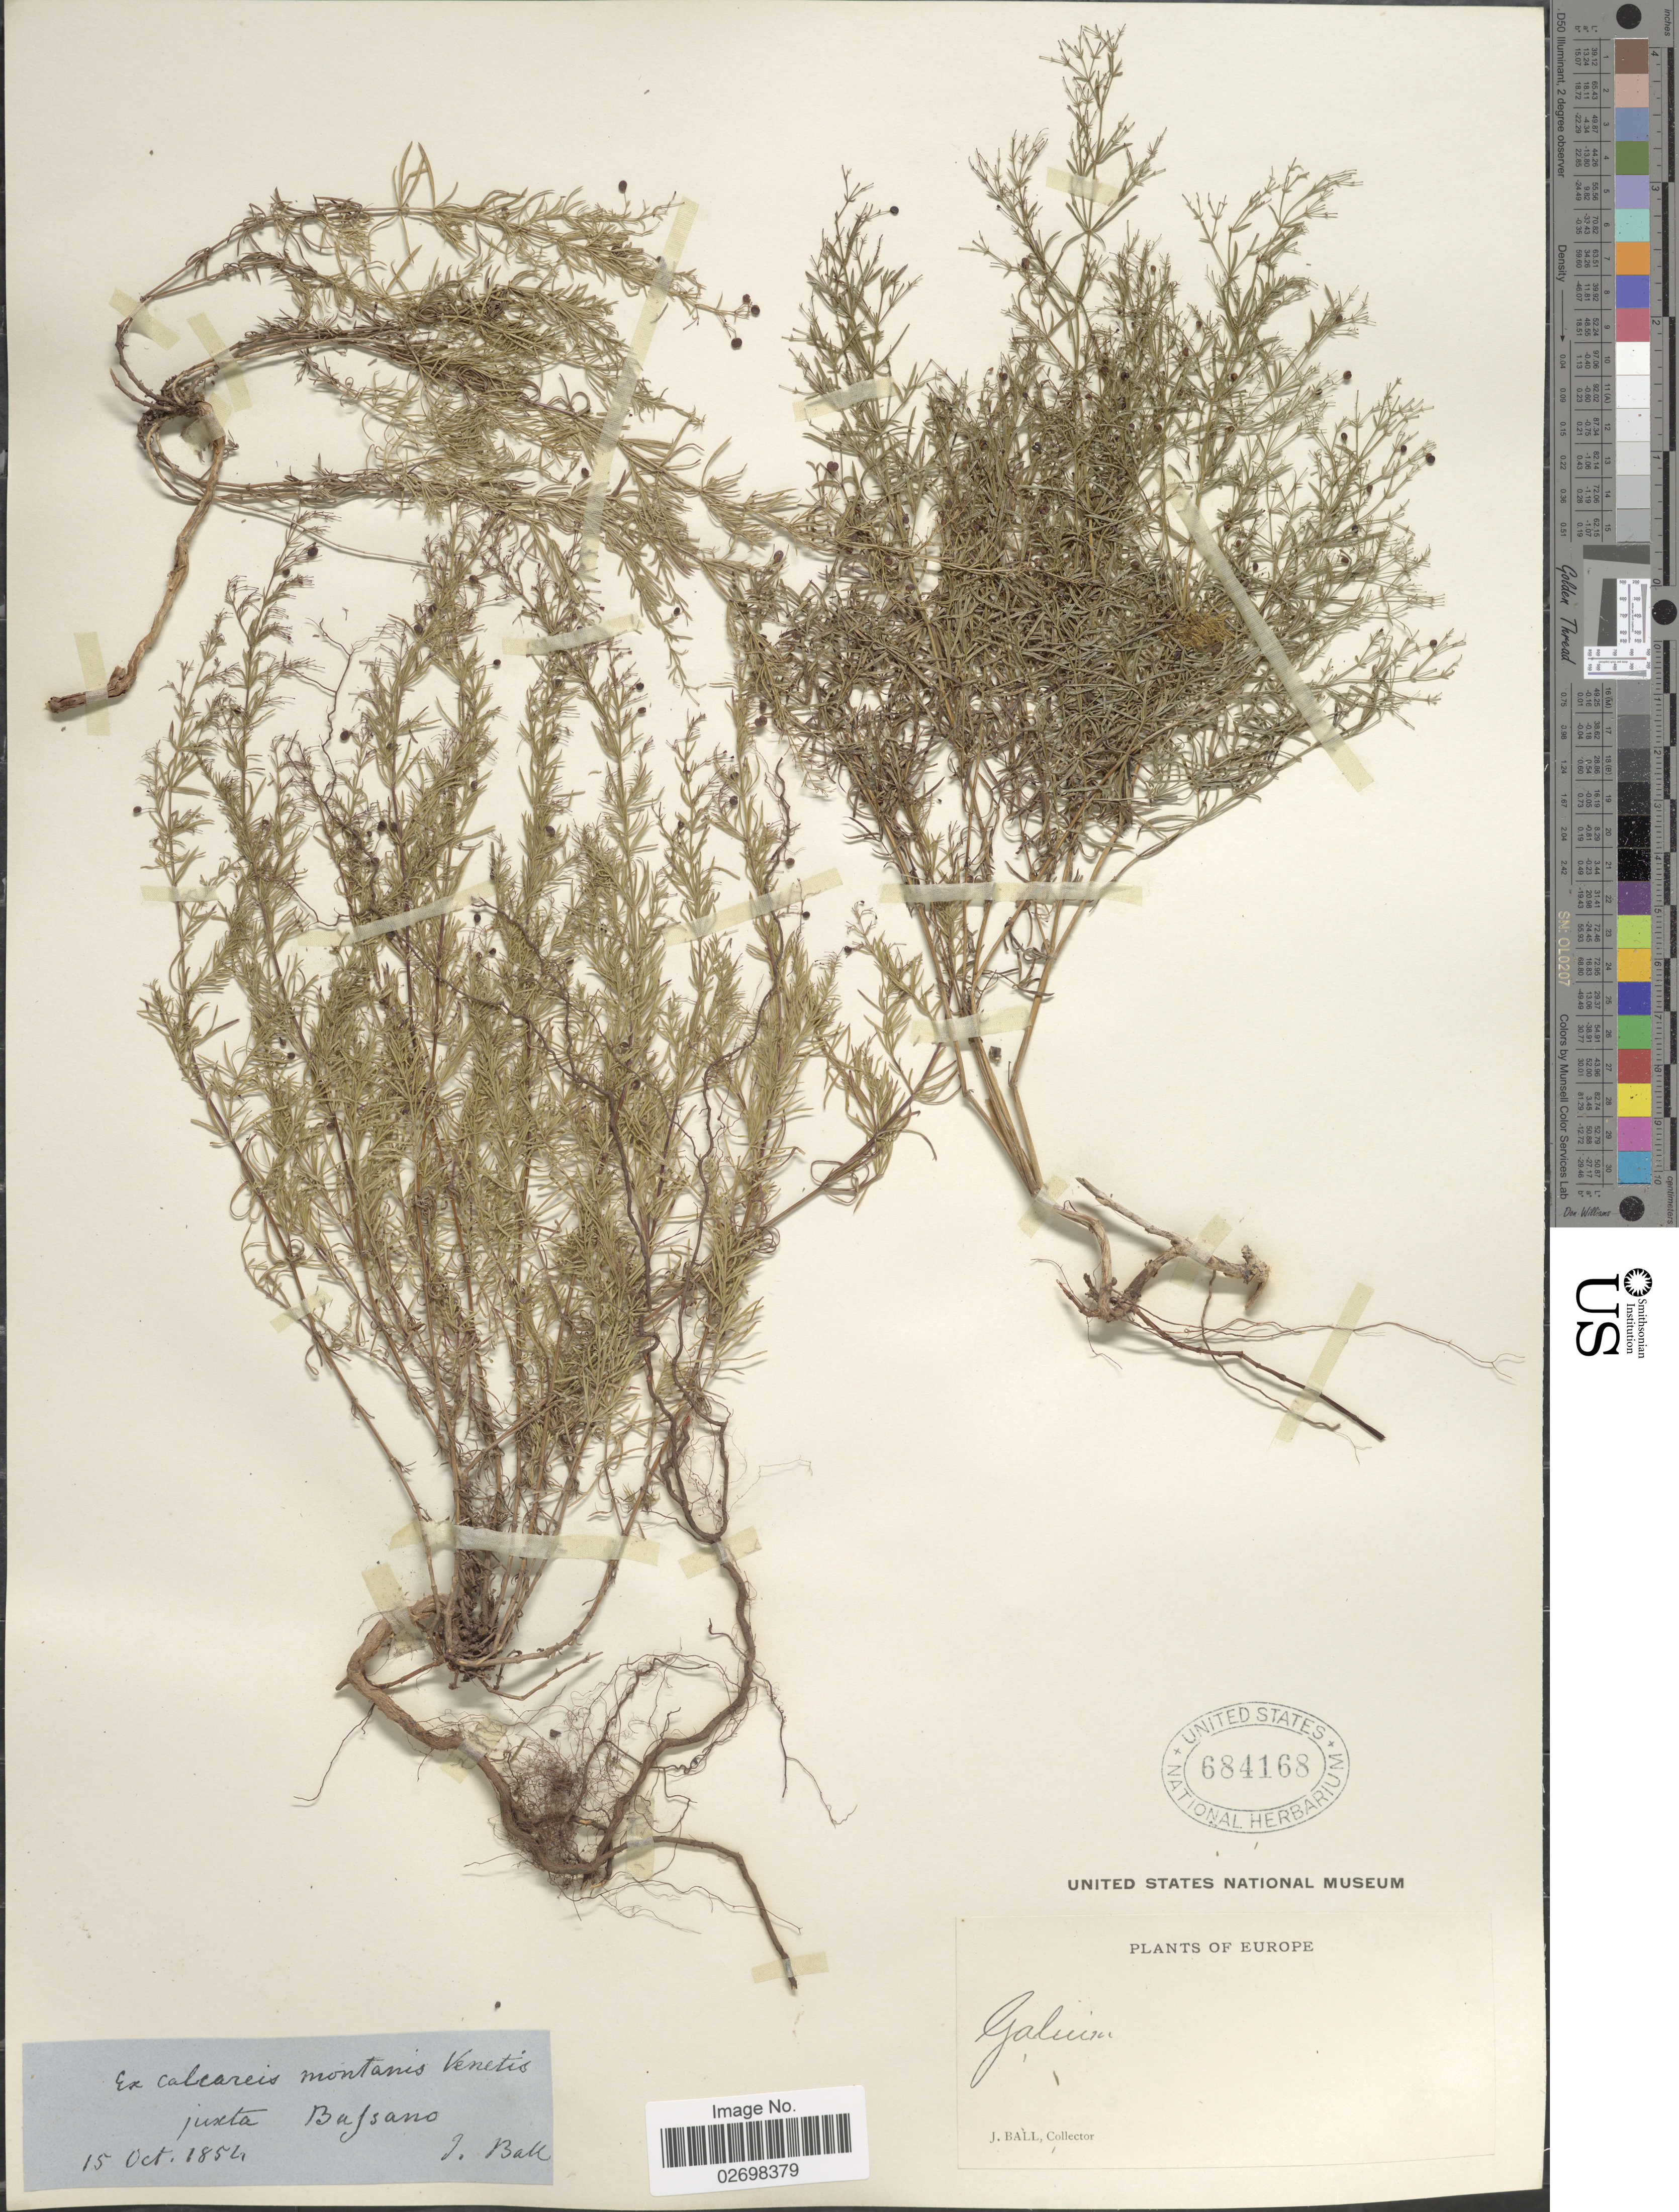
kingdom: Plantae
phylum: Tracheophyta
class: Magnoliopsida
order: Gentianales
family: Rubiaceae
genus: Galium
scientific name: Galium sp.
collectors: J. Ball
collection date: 1854-10-15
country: Italy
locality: Ex Calcareis montanis Venetis juxta Bassano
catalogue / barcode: US 684168